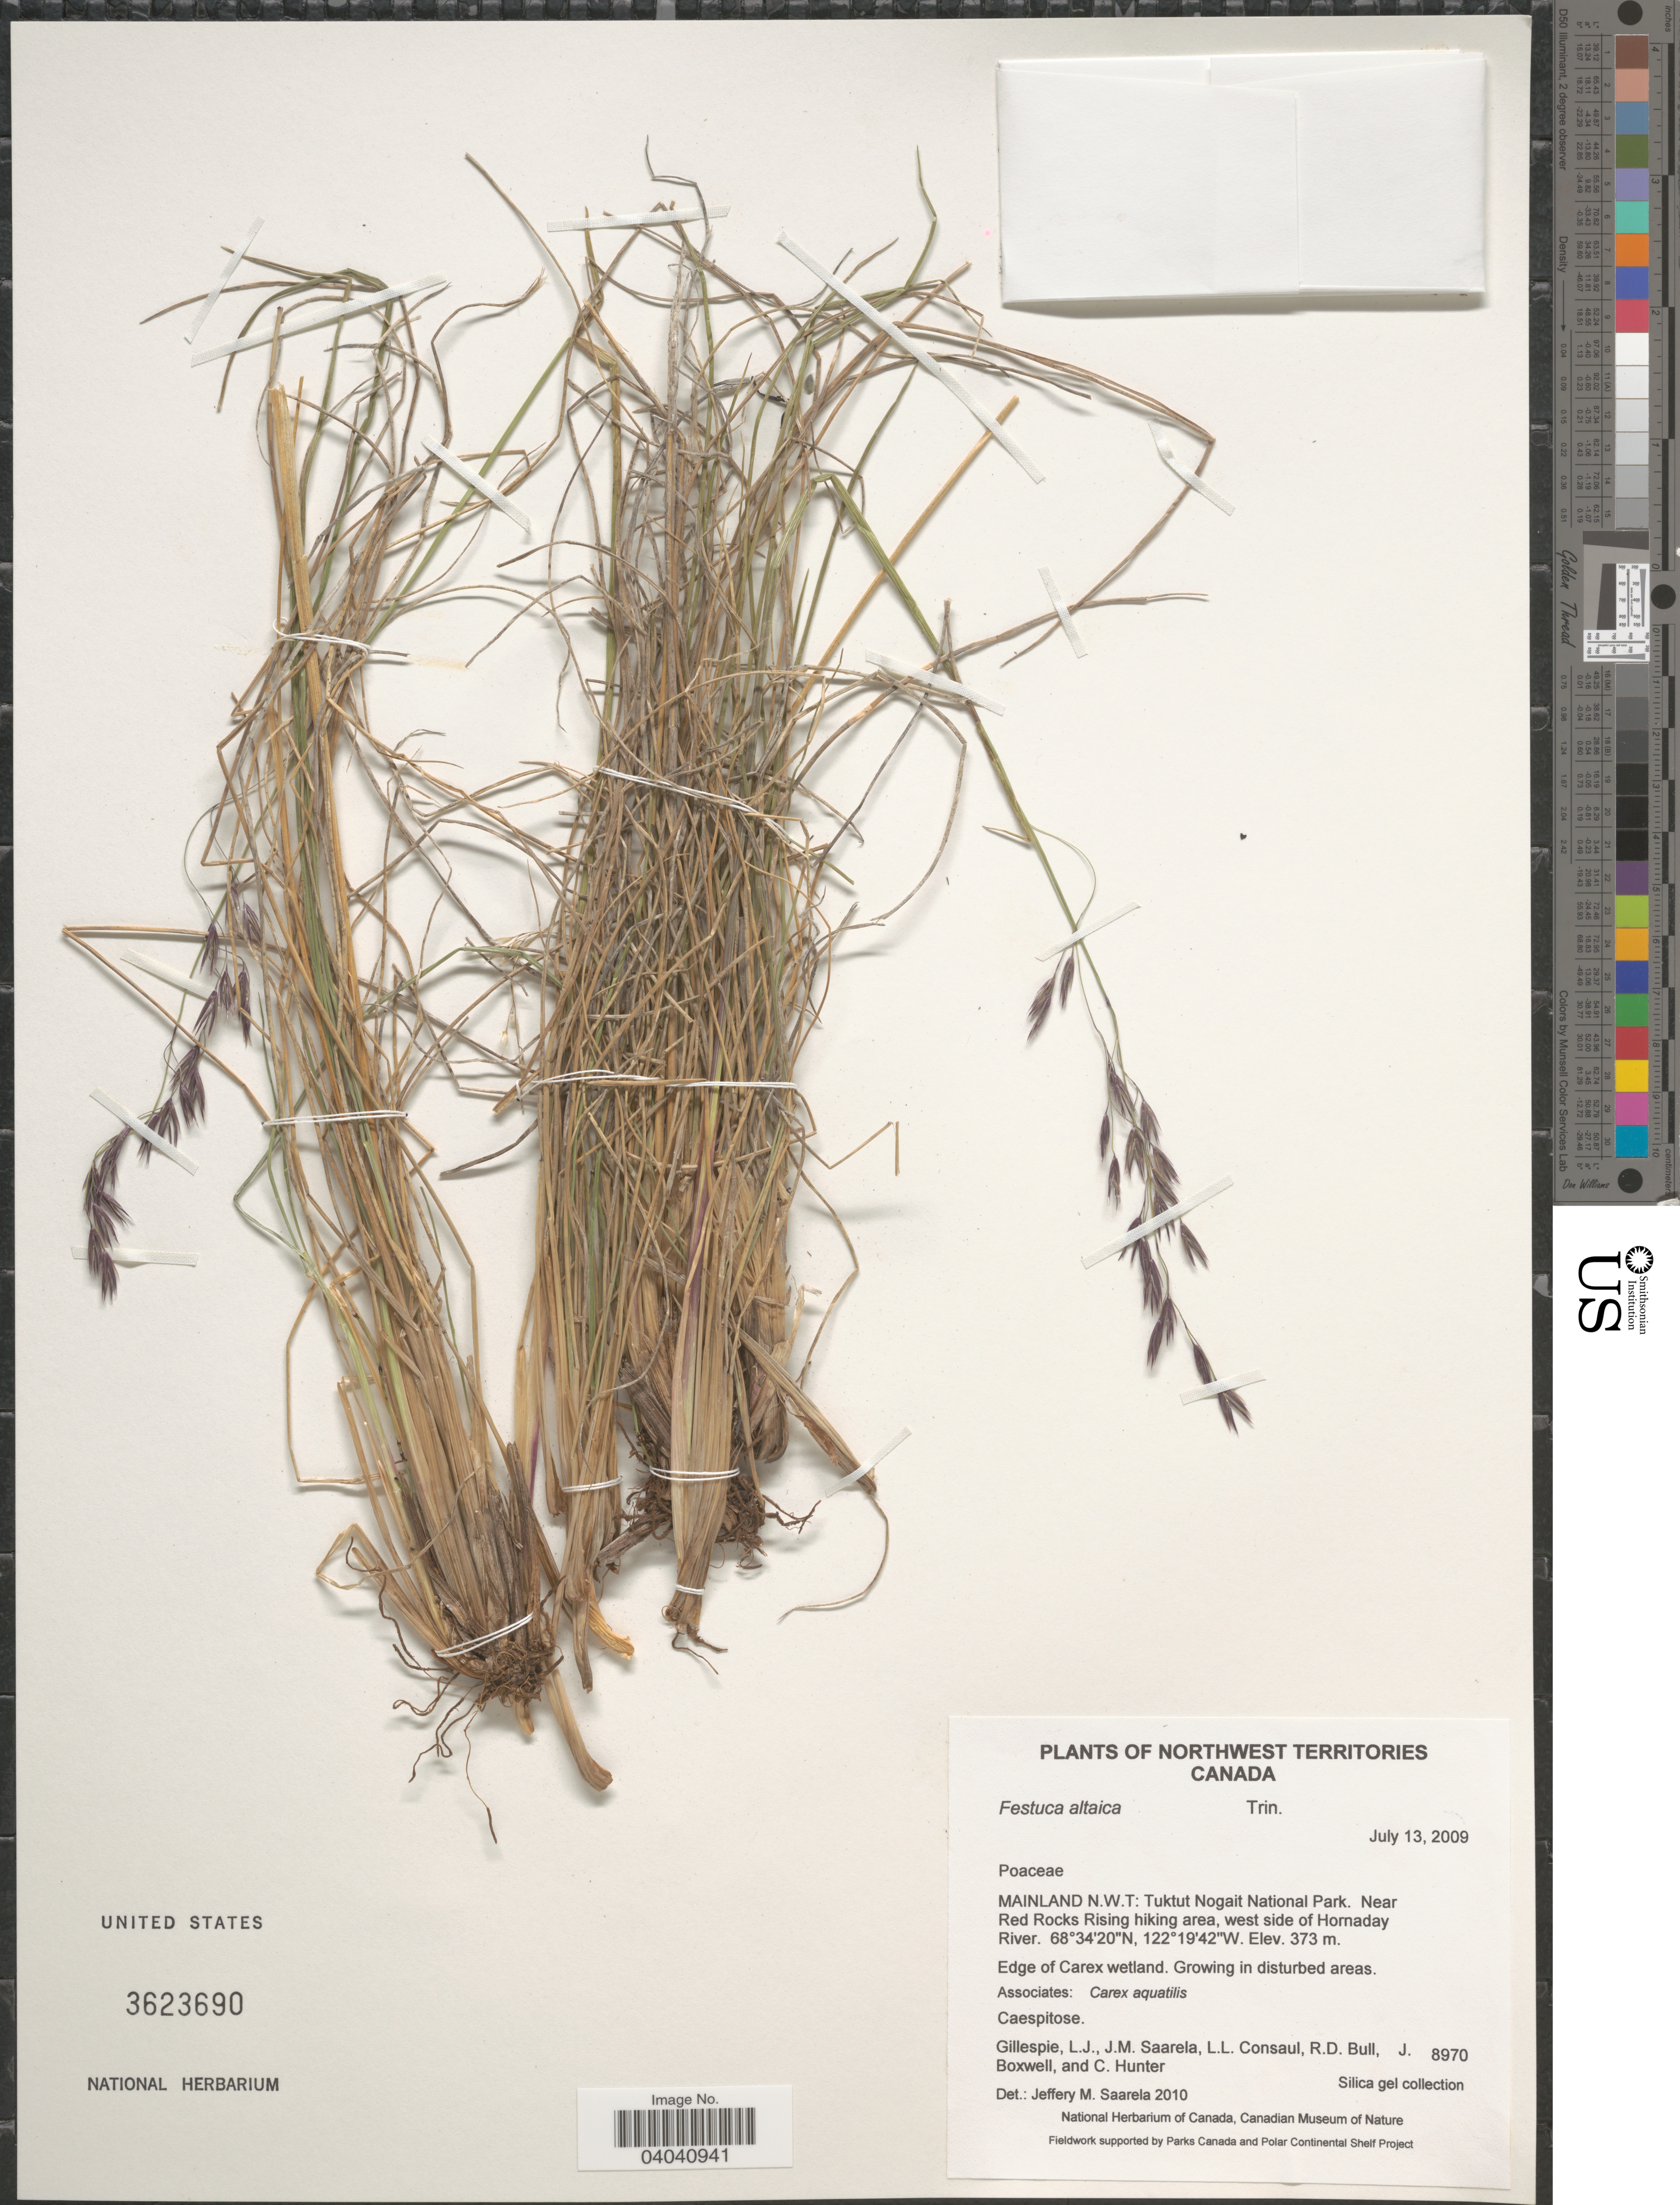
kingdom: Plantae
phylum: Tracheophyta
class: Liliopsida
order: Poales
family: Poaceae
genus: Festuca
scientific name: Festuca altaica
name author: Trin.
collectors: L. Gillespie, J. Saarela, L. Consaul, R. Bull & et al.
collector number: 8970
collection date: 2009-07-13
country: Canada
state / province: Northwest Territories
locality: Mainland N.W.T: Tuktuk Nogait National Park. Near Red Rocks Rising hiking area, west side of Hornaday River.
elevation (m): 373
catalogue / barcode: US 3623690